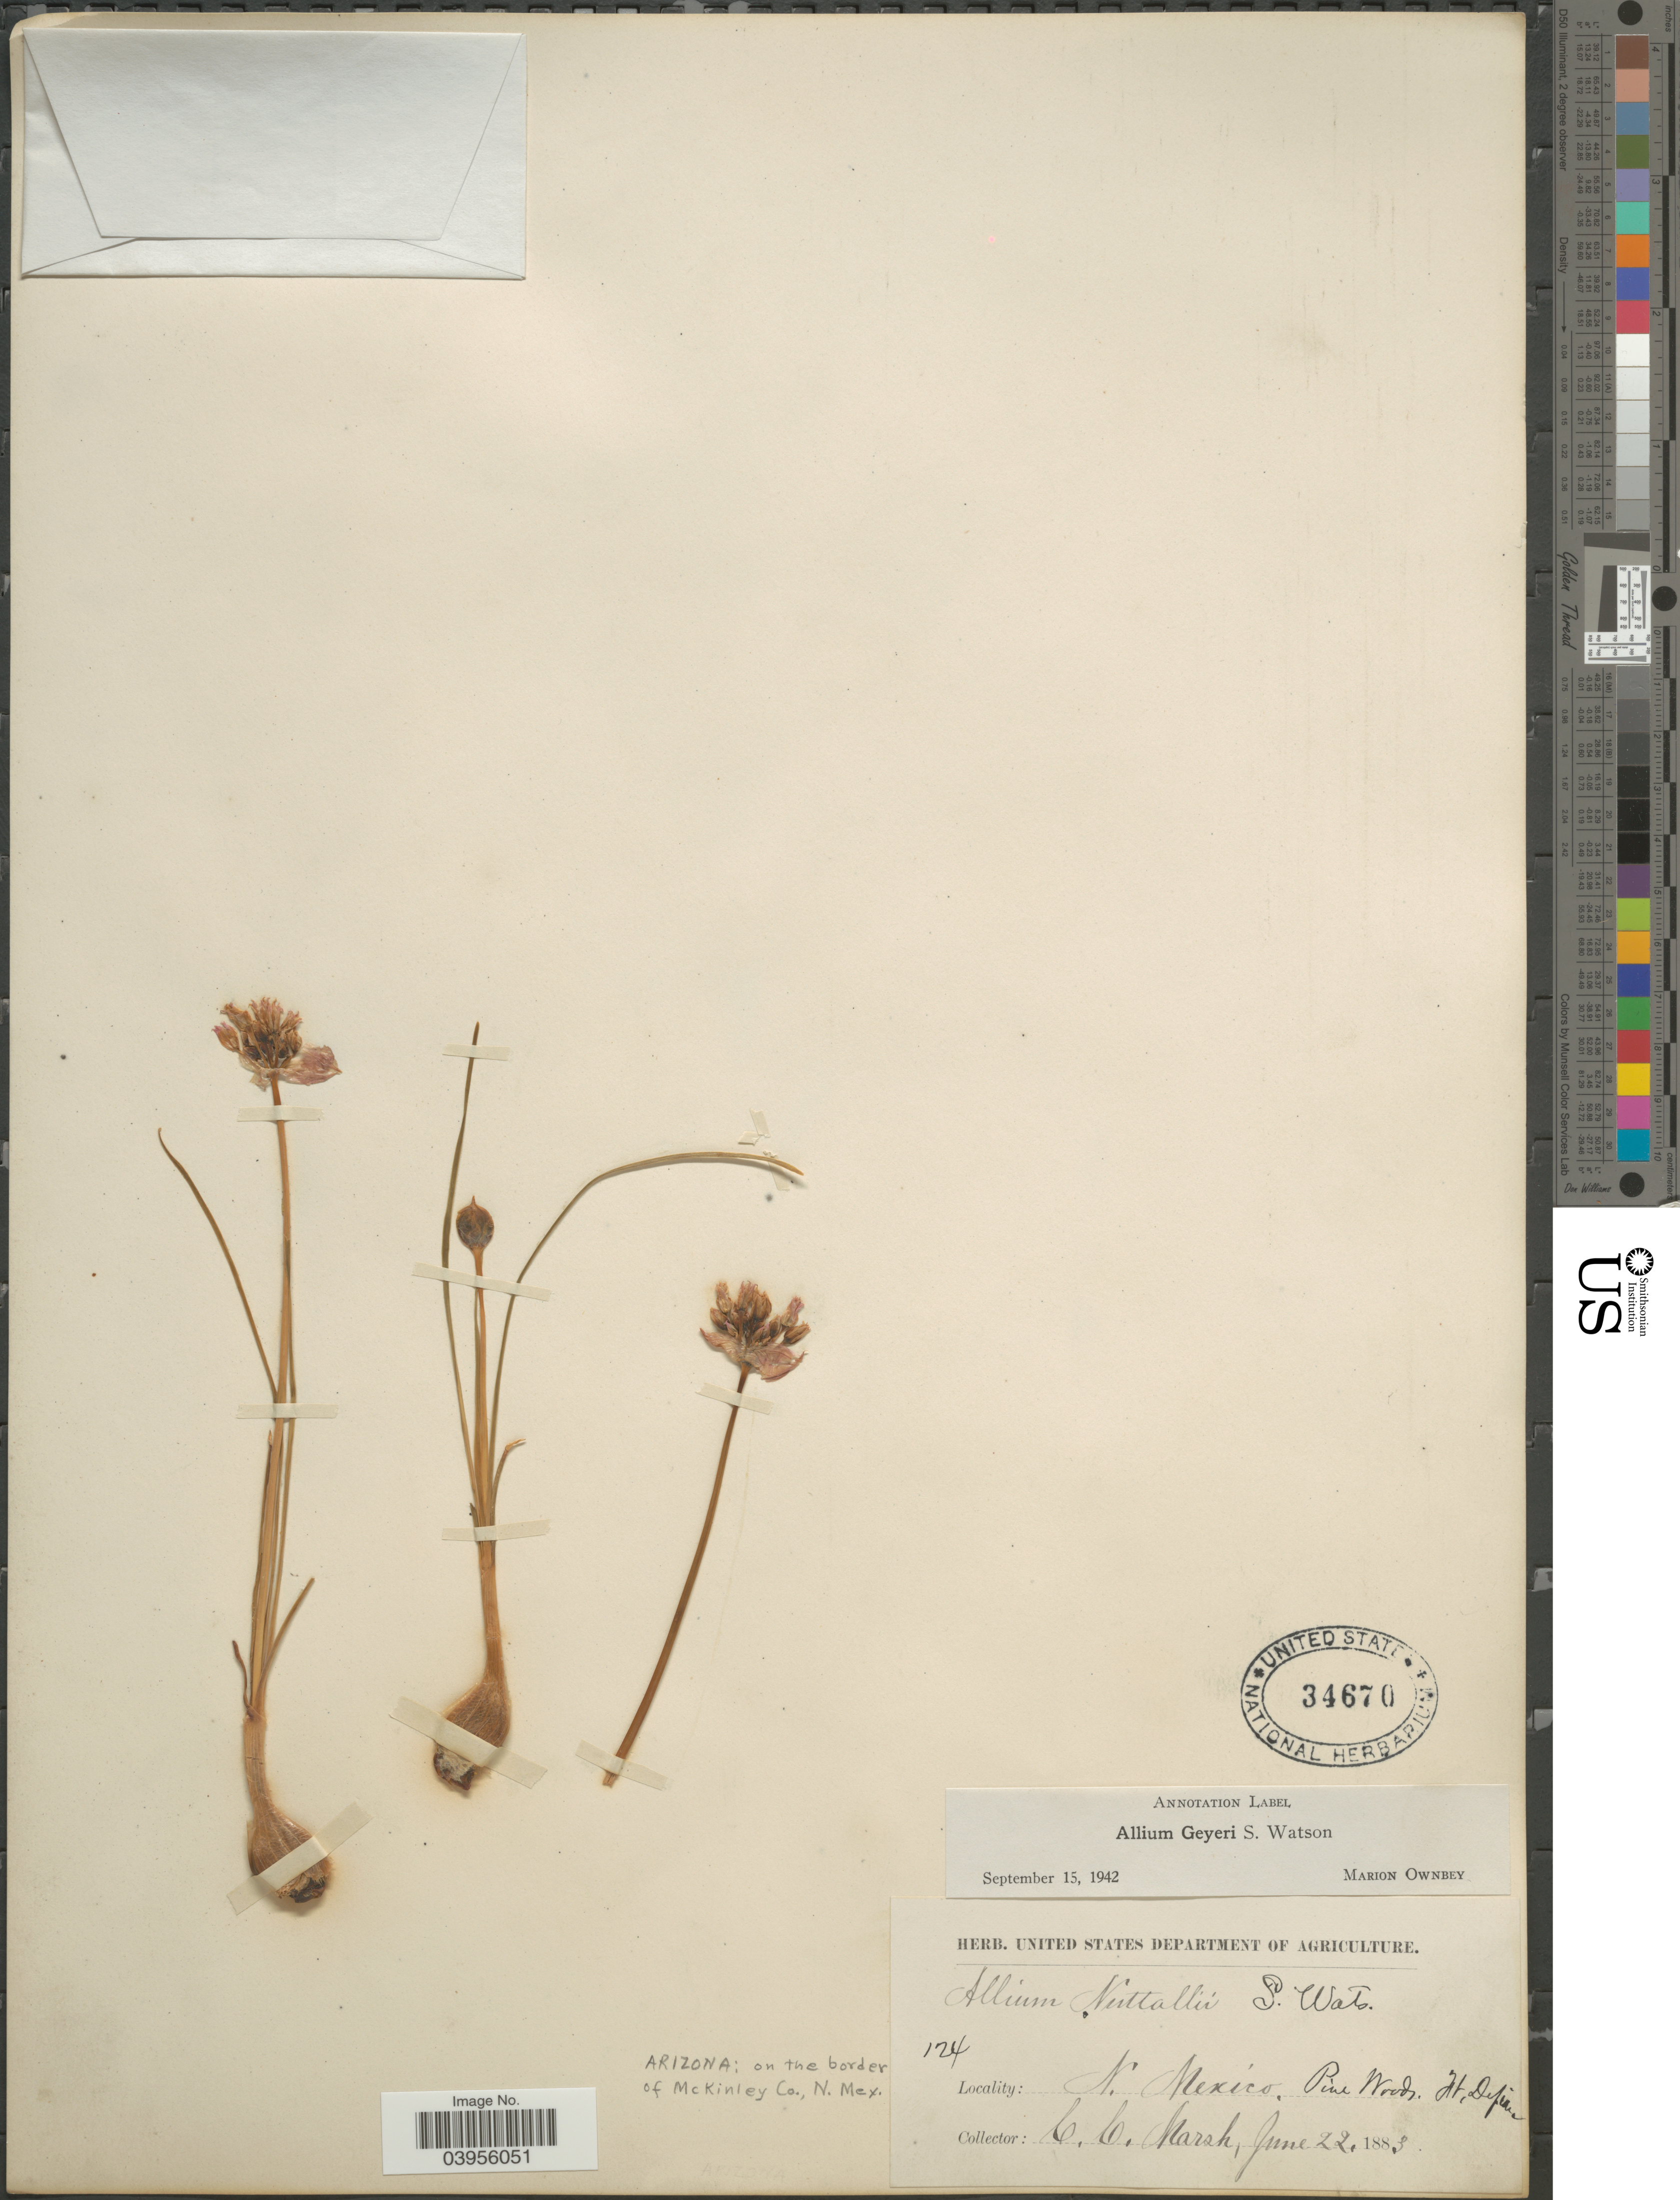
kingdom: Plantae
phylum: Tracheophyta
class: Liliopsida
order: Asparagales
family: Amaryllidaceae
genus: Allium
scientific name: Allium geyeri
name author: S. Watson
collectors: C. C. Marsh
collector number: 124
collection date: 1883-06-22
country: United States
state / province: Arizona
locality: On the border of McKinley Co, N. Mex. Pine Woods, Ft. Defiance.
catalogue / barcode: US 34670